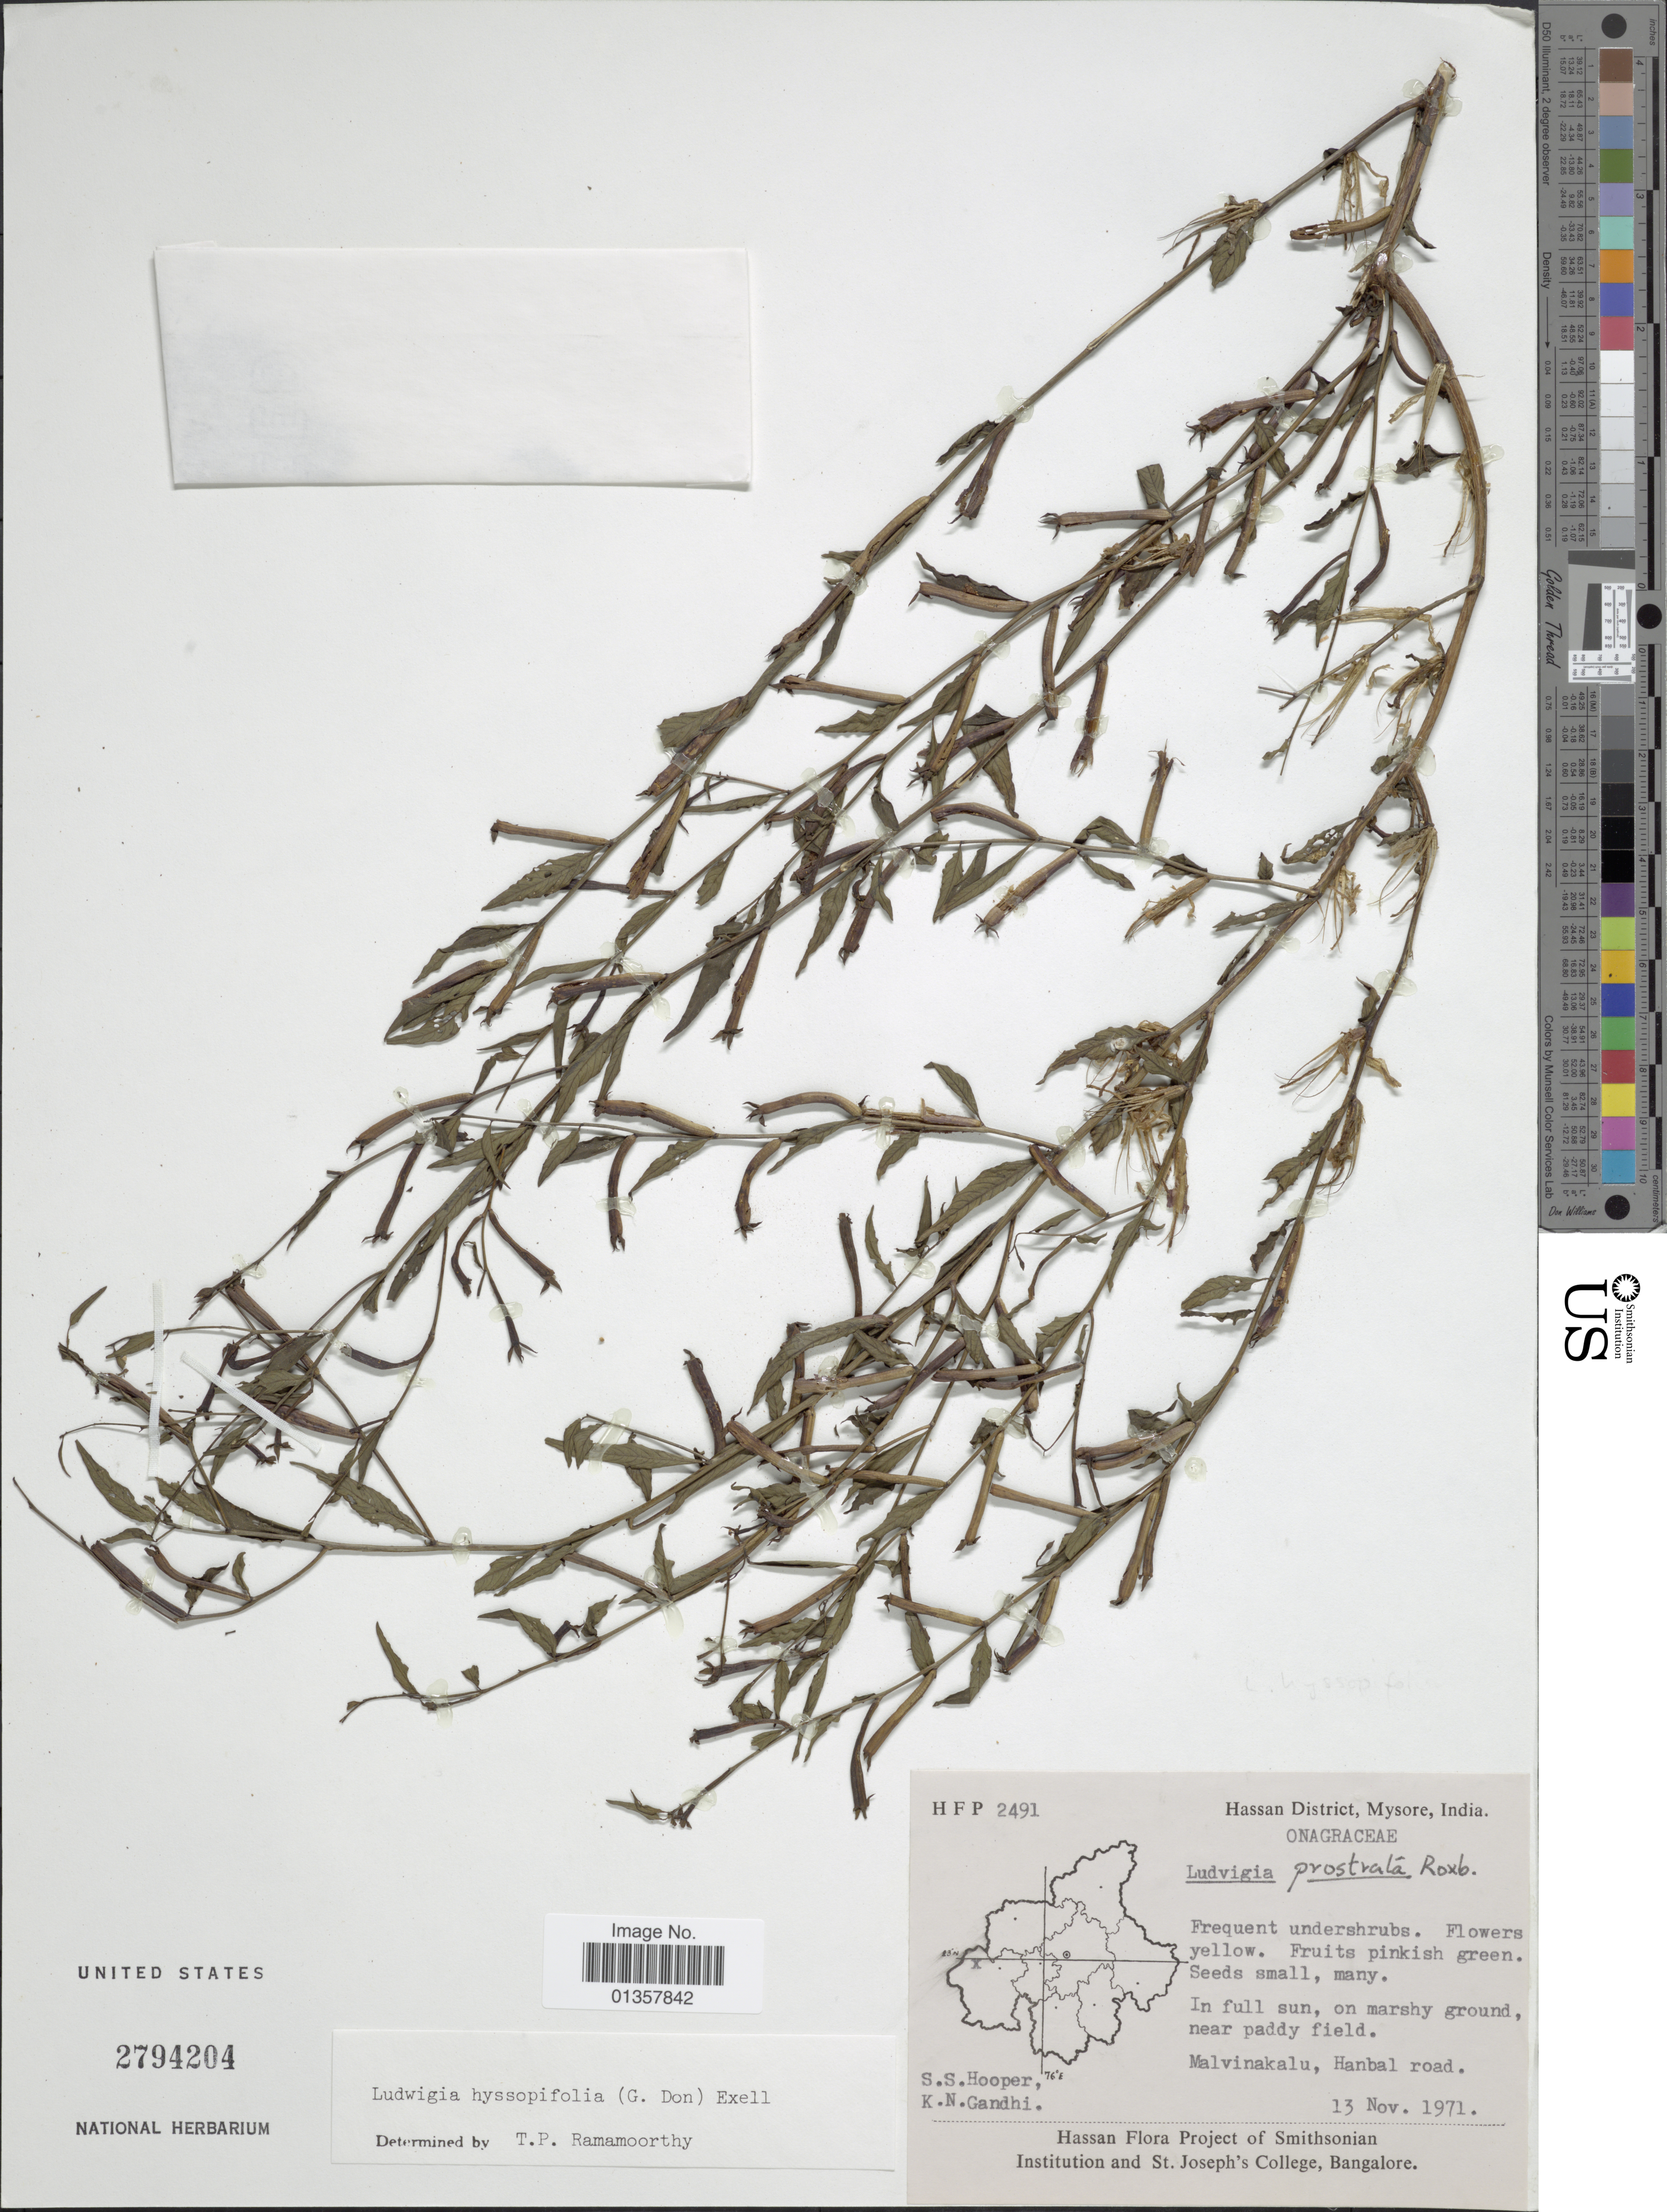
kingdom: Plantae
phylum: Tracheophyta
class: Magnoliopsida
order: Myrtales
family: Onagraceae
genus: Ludwigia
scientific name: Ludwigia hyssopifolia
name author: (G. Don) Exell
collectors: S. S. Hooper & K. N. Gandhi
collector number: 2491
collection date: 1971-11-13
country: India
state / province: Karnataka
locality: Hassan District, Mysore. Malvinakalu, Hanbal road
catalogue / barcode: US 2794204